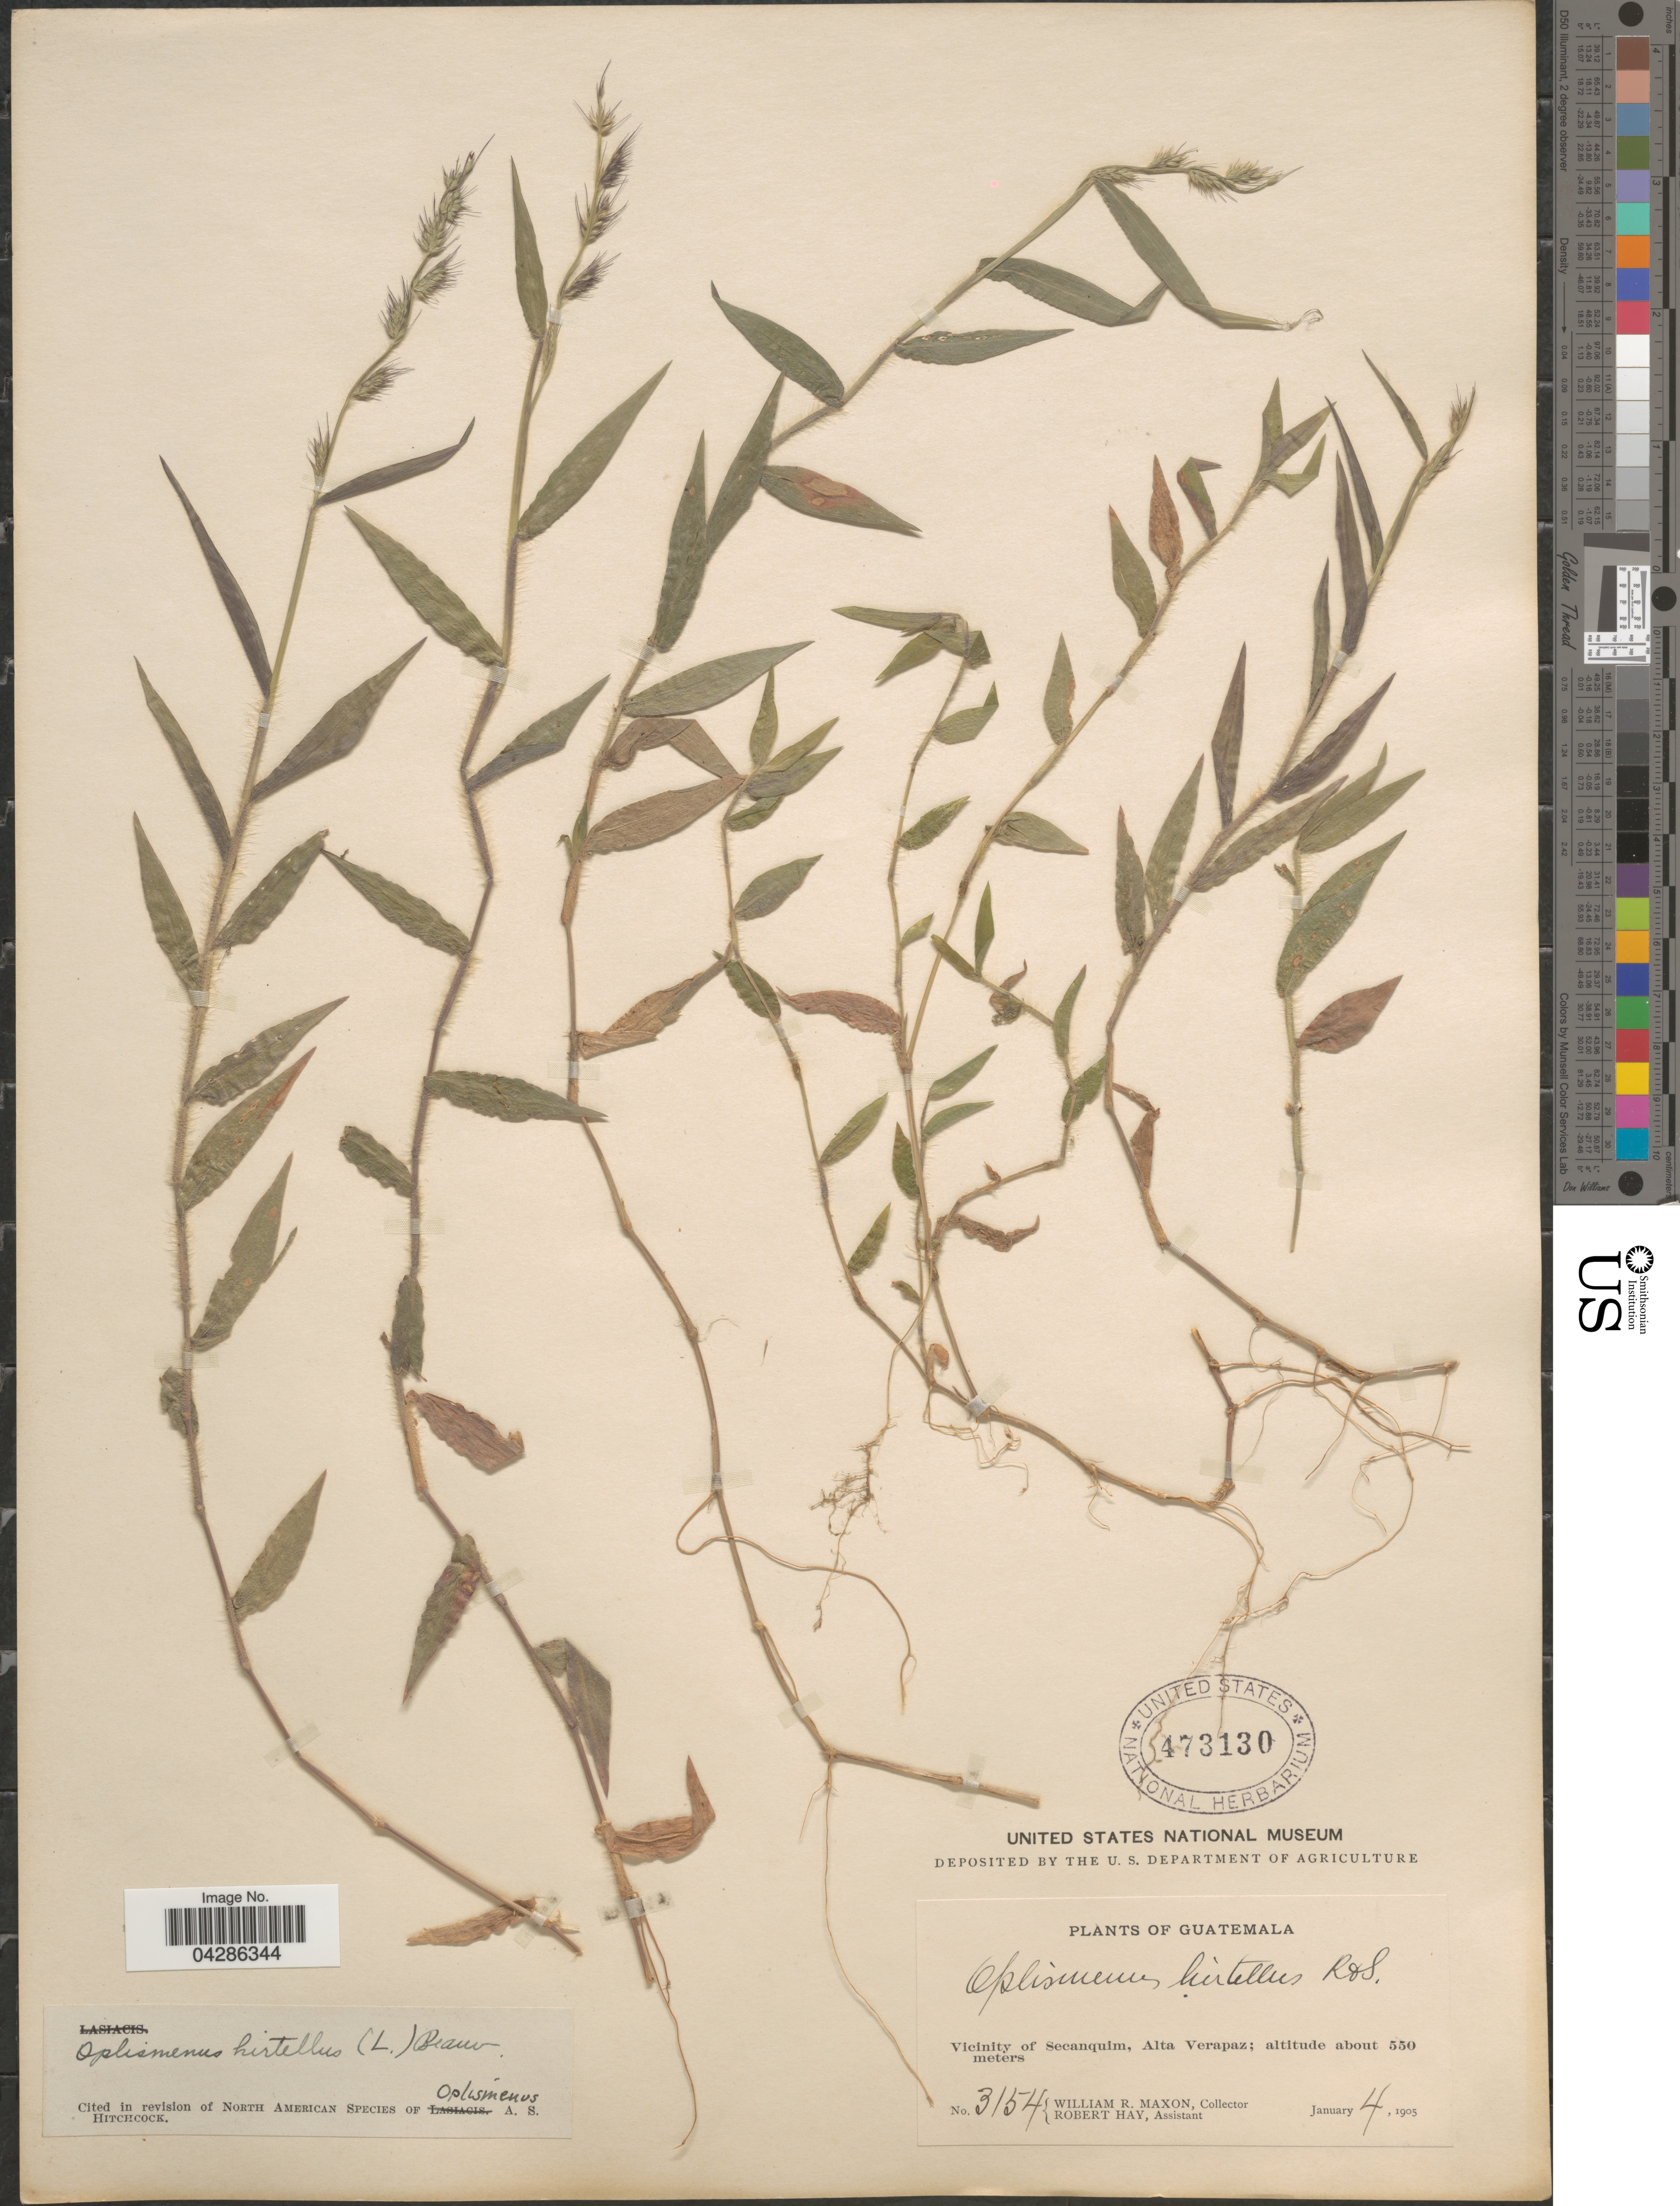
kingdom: Plantae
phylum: Tracheophyta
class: Liliopsida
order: Poales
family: Poaceae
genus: Oplismenus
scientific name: Oplismenus hirtellus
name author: (L.) P. Beauv.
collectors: W. R. Maxon & R. H. Hay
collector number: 3154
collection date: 1905-01-04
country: Guatemala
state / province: Alta Verapaz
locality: Vicinity of Secanquim.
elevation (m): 550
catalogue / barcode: US 473130